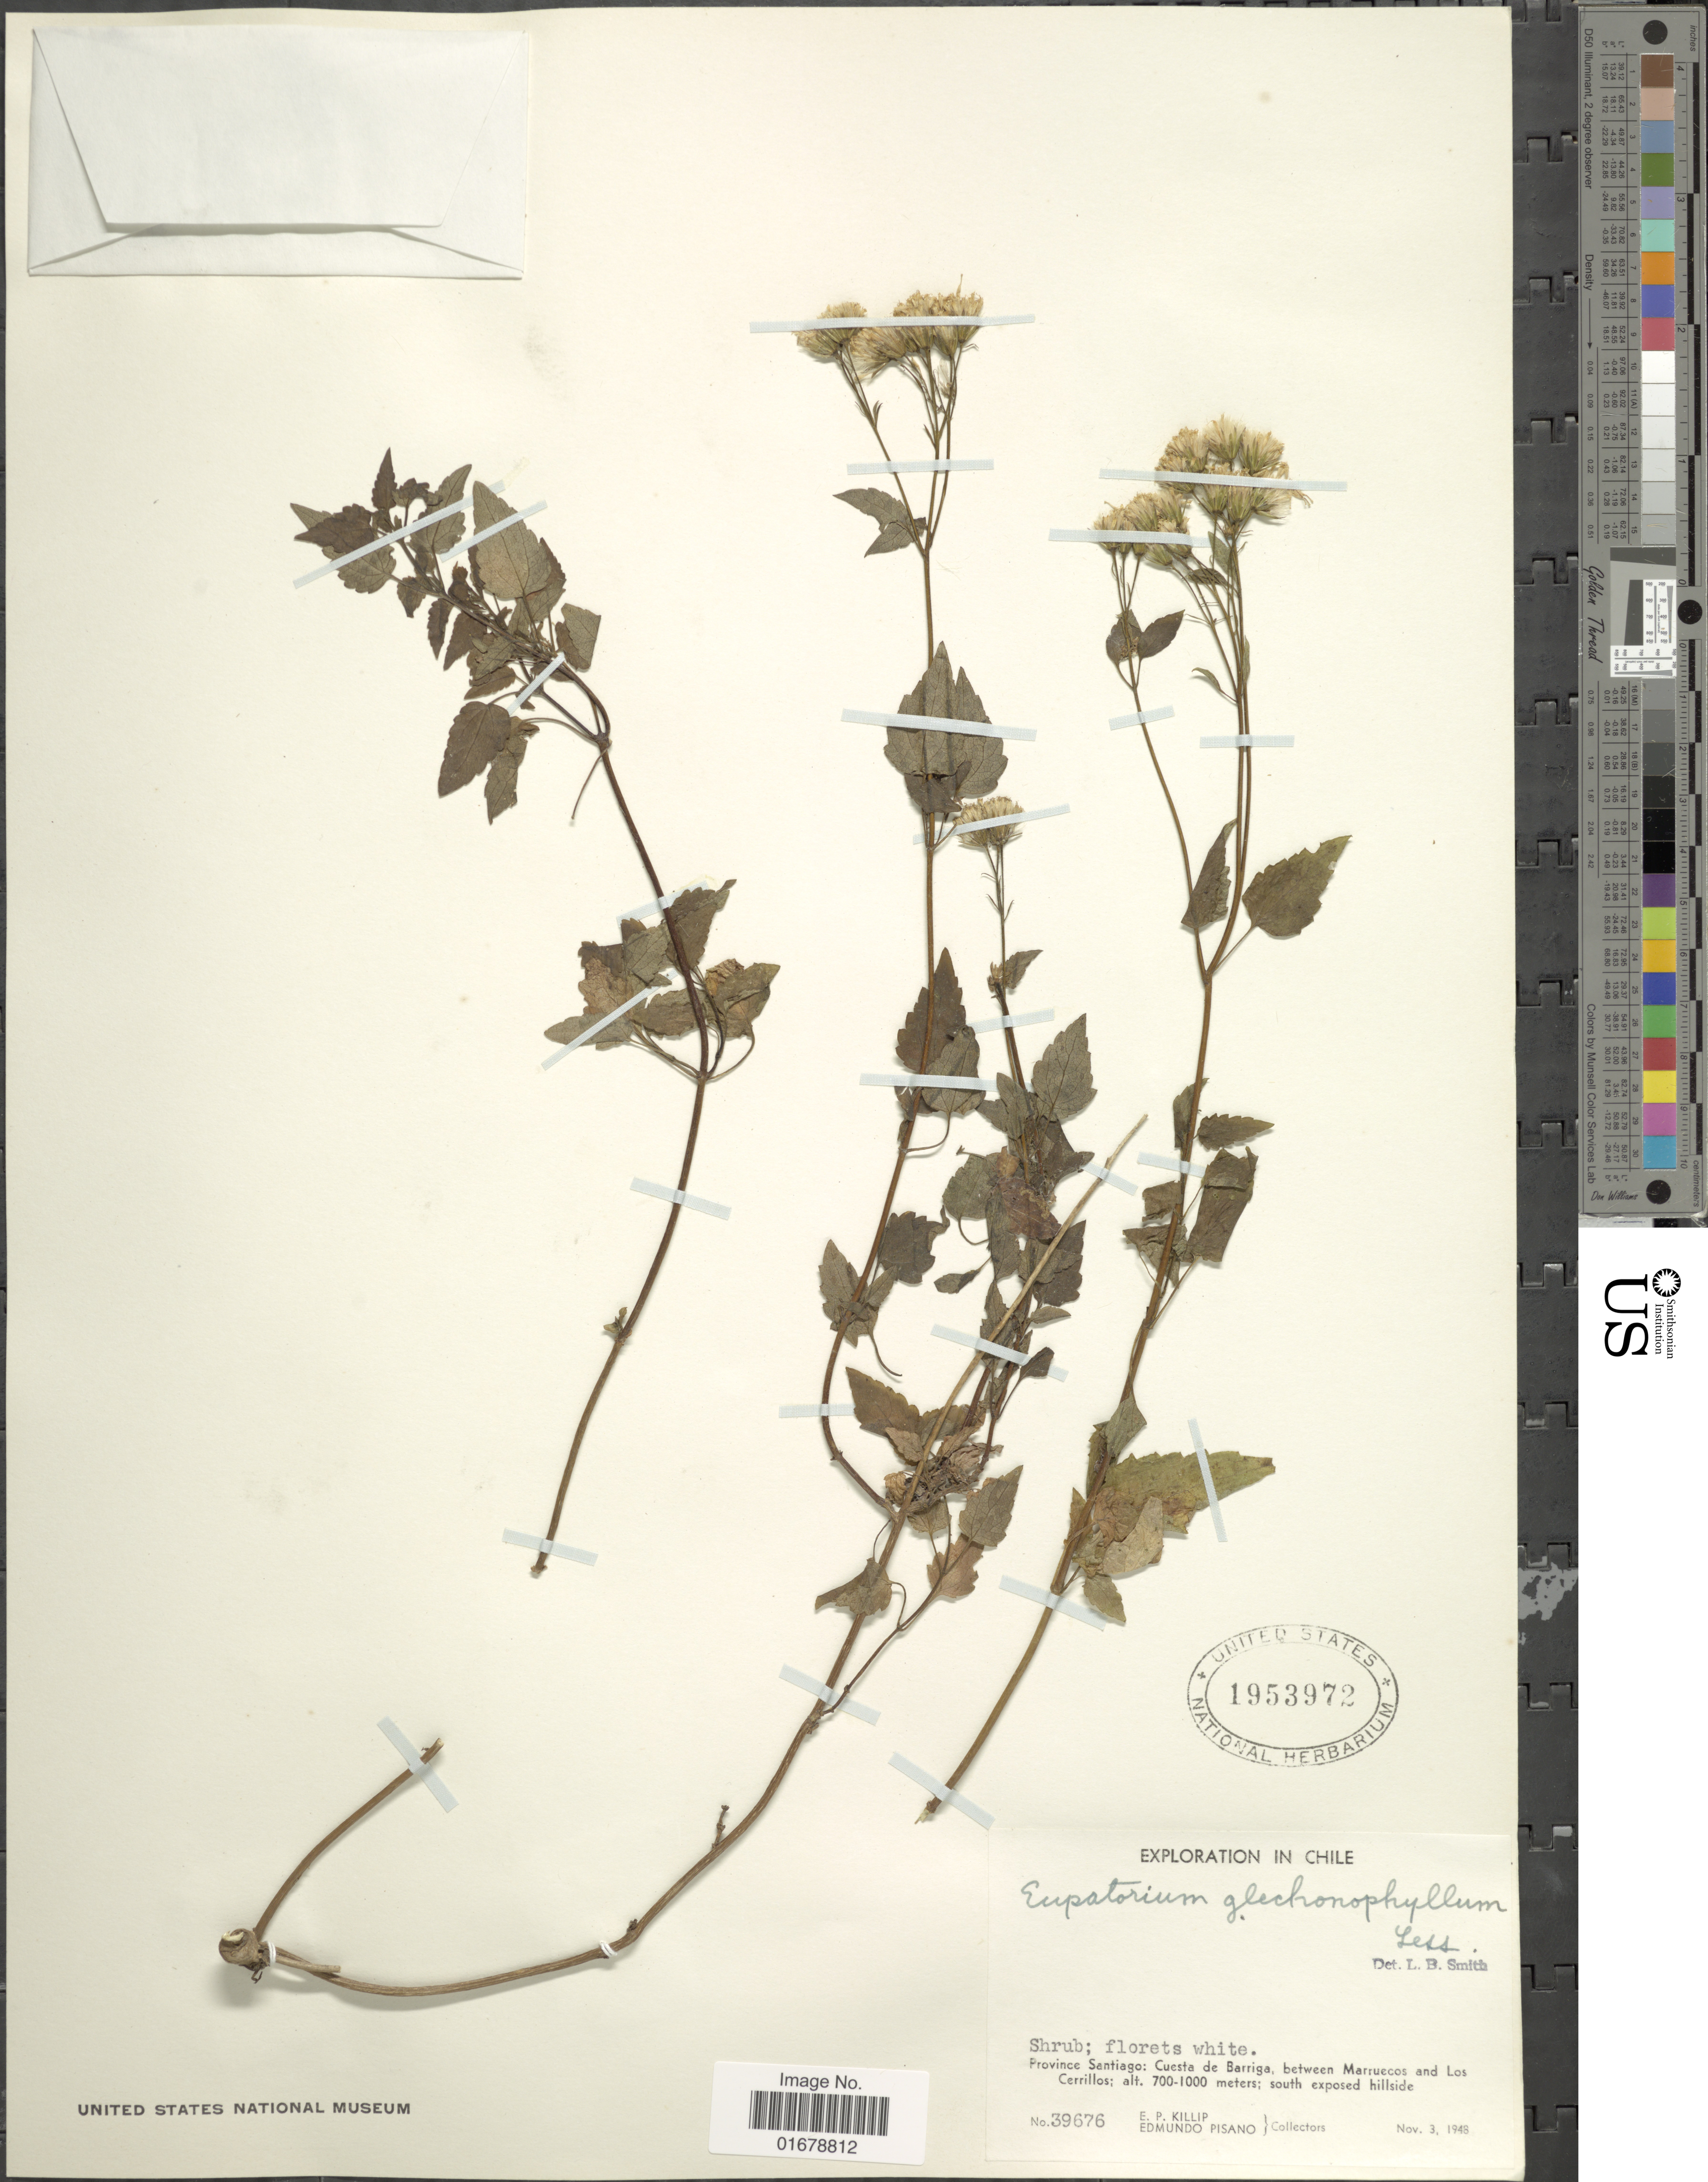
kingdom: Plantae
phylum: Tracheophyta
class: Magnoliopsida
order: Asterales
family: Asteraceae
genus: Ageratina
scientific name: Ageratina glechonophylla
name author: (Less.) R.M. King & H. Rob.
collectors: E. P. Killip & E. Pisano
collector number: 39676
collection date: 1948-11-03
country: Chile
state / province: Región Metropolitana (RM)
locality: Province Santiago: Cuesta de Barriga, between Marruecos and lost Cerrillos, south exposed hillside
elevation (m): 700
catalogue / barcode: US 1953972